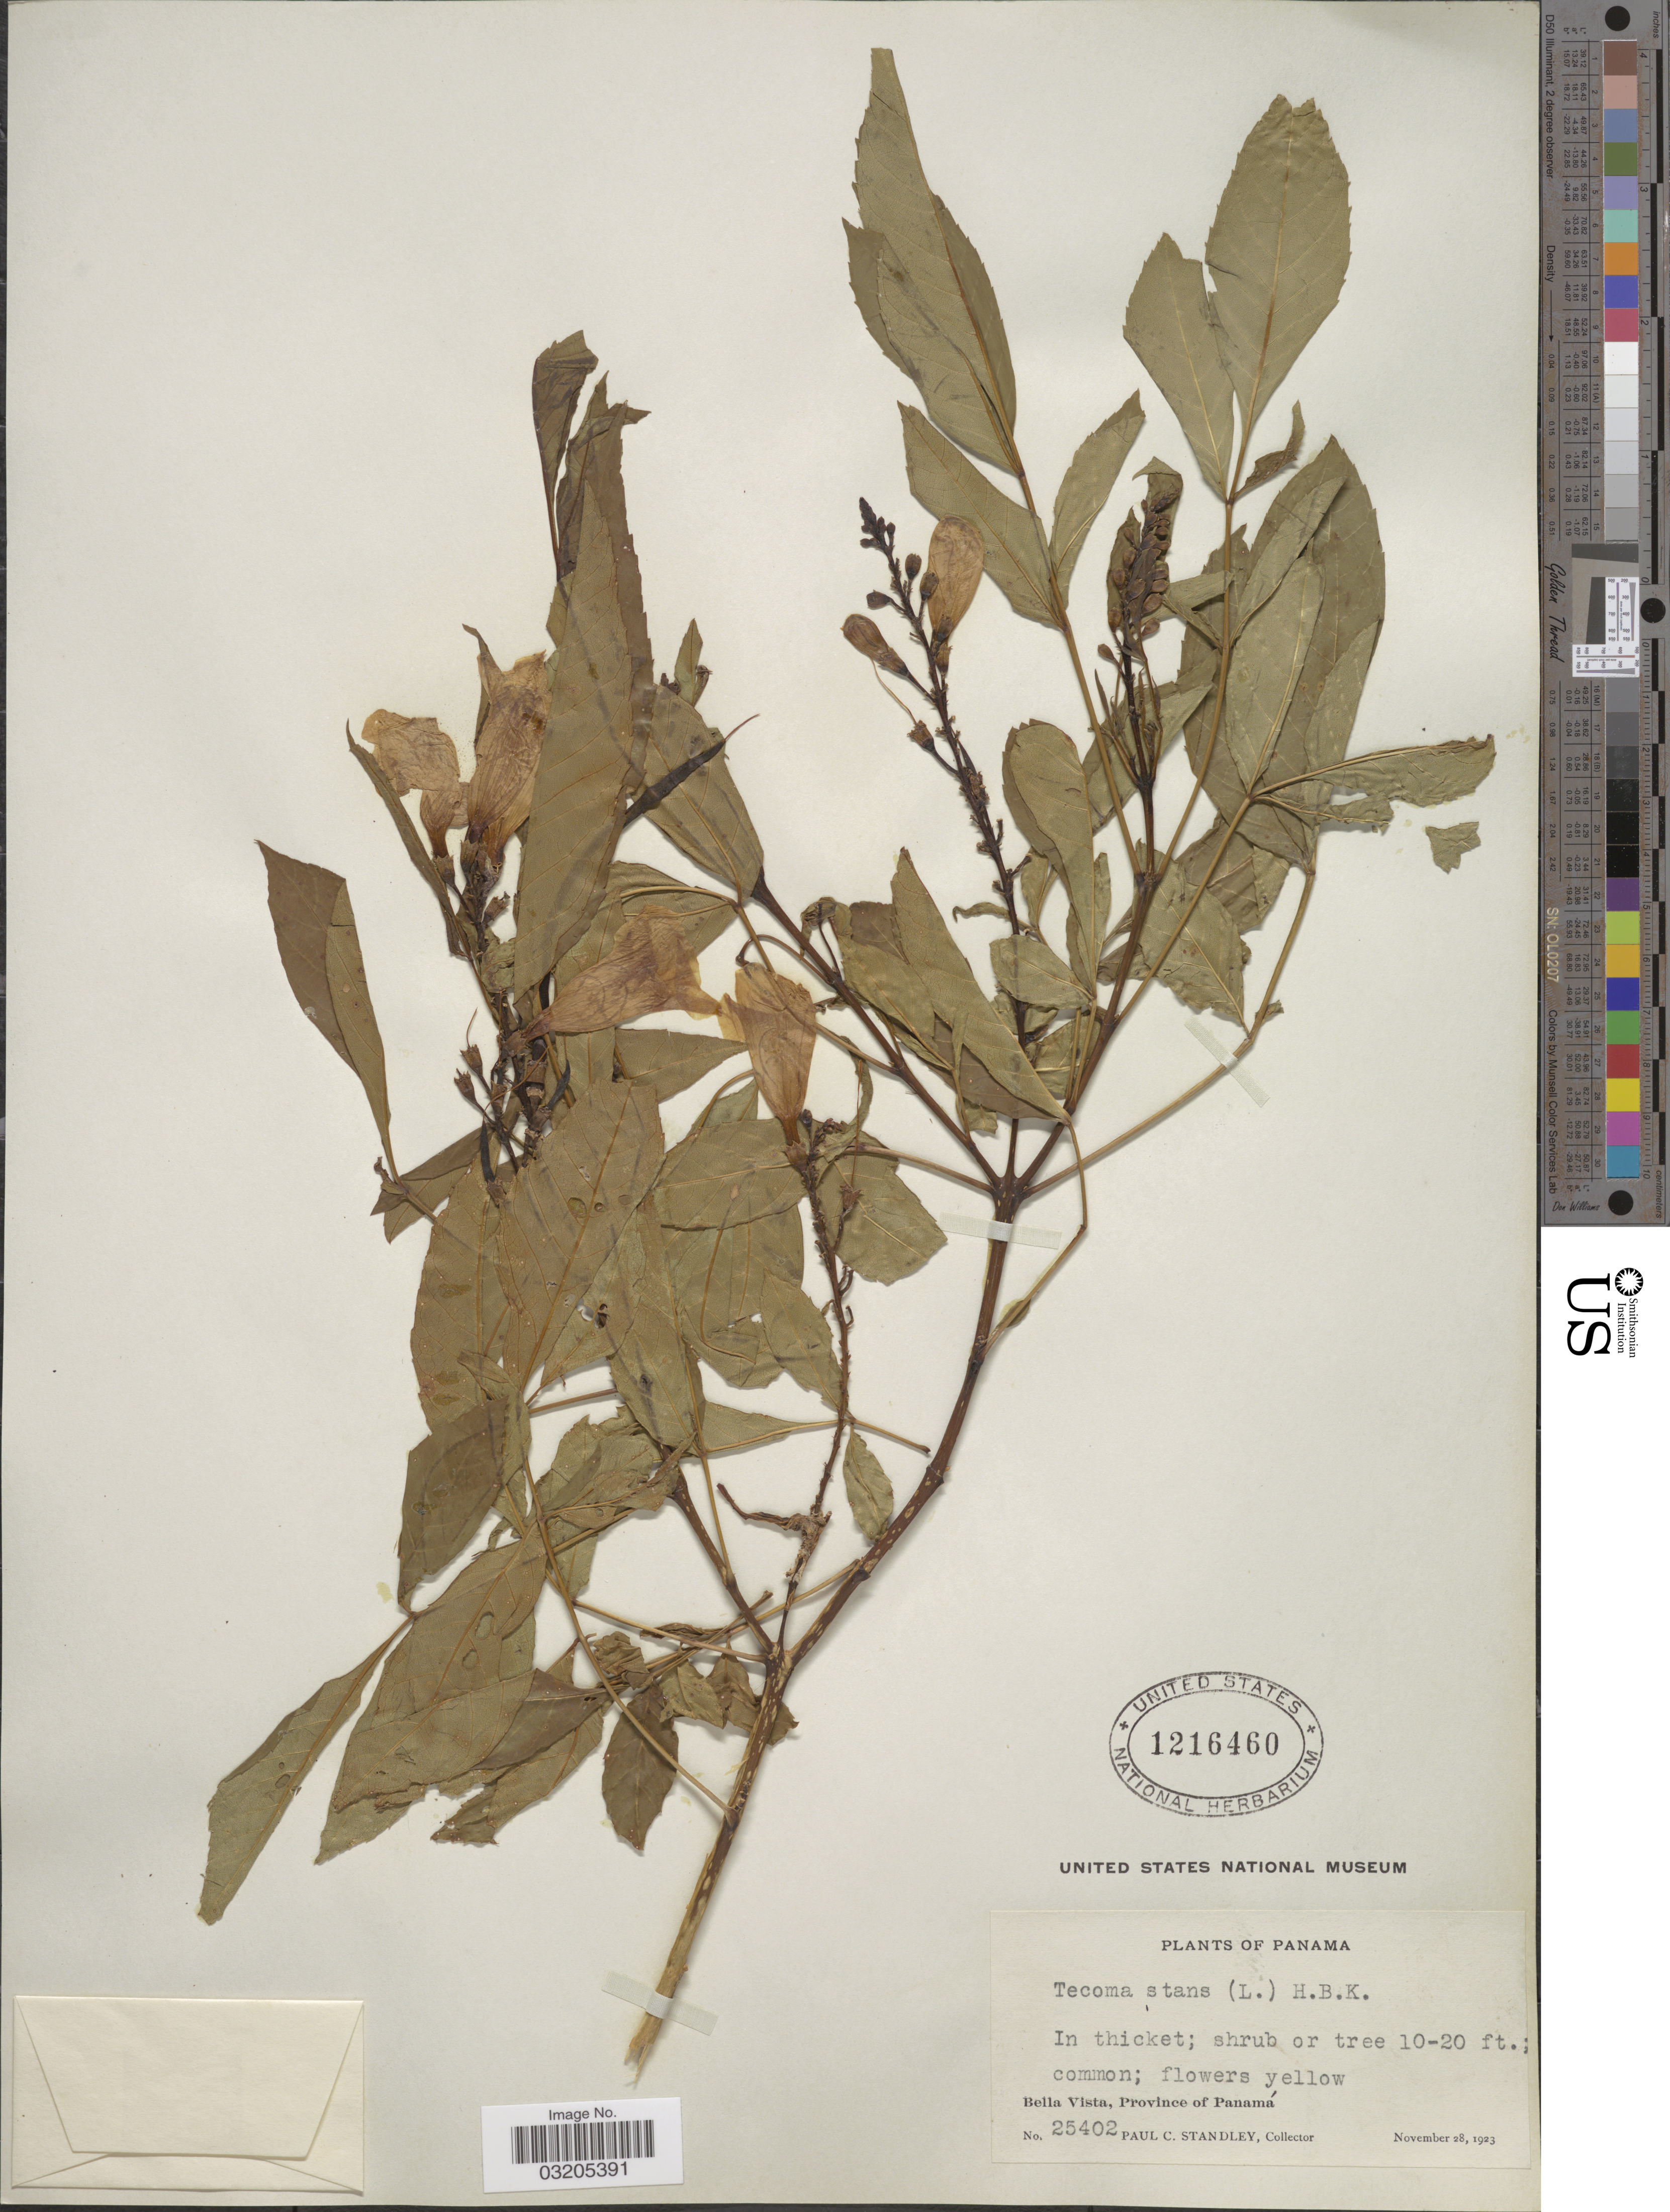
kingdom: Plantae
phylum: Tracheophyta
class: Magnoliopsida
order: Lamiales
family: Bignoniaceae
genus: Tecoma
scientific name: Tecoma stans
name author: (L.) Juss. ex Kunth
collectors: P. C. Standley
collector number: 25402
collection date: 1923-11-28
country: Panama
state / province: Panamá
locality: Bella Vista.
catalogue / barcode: US 1216460